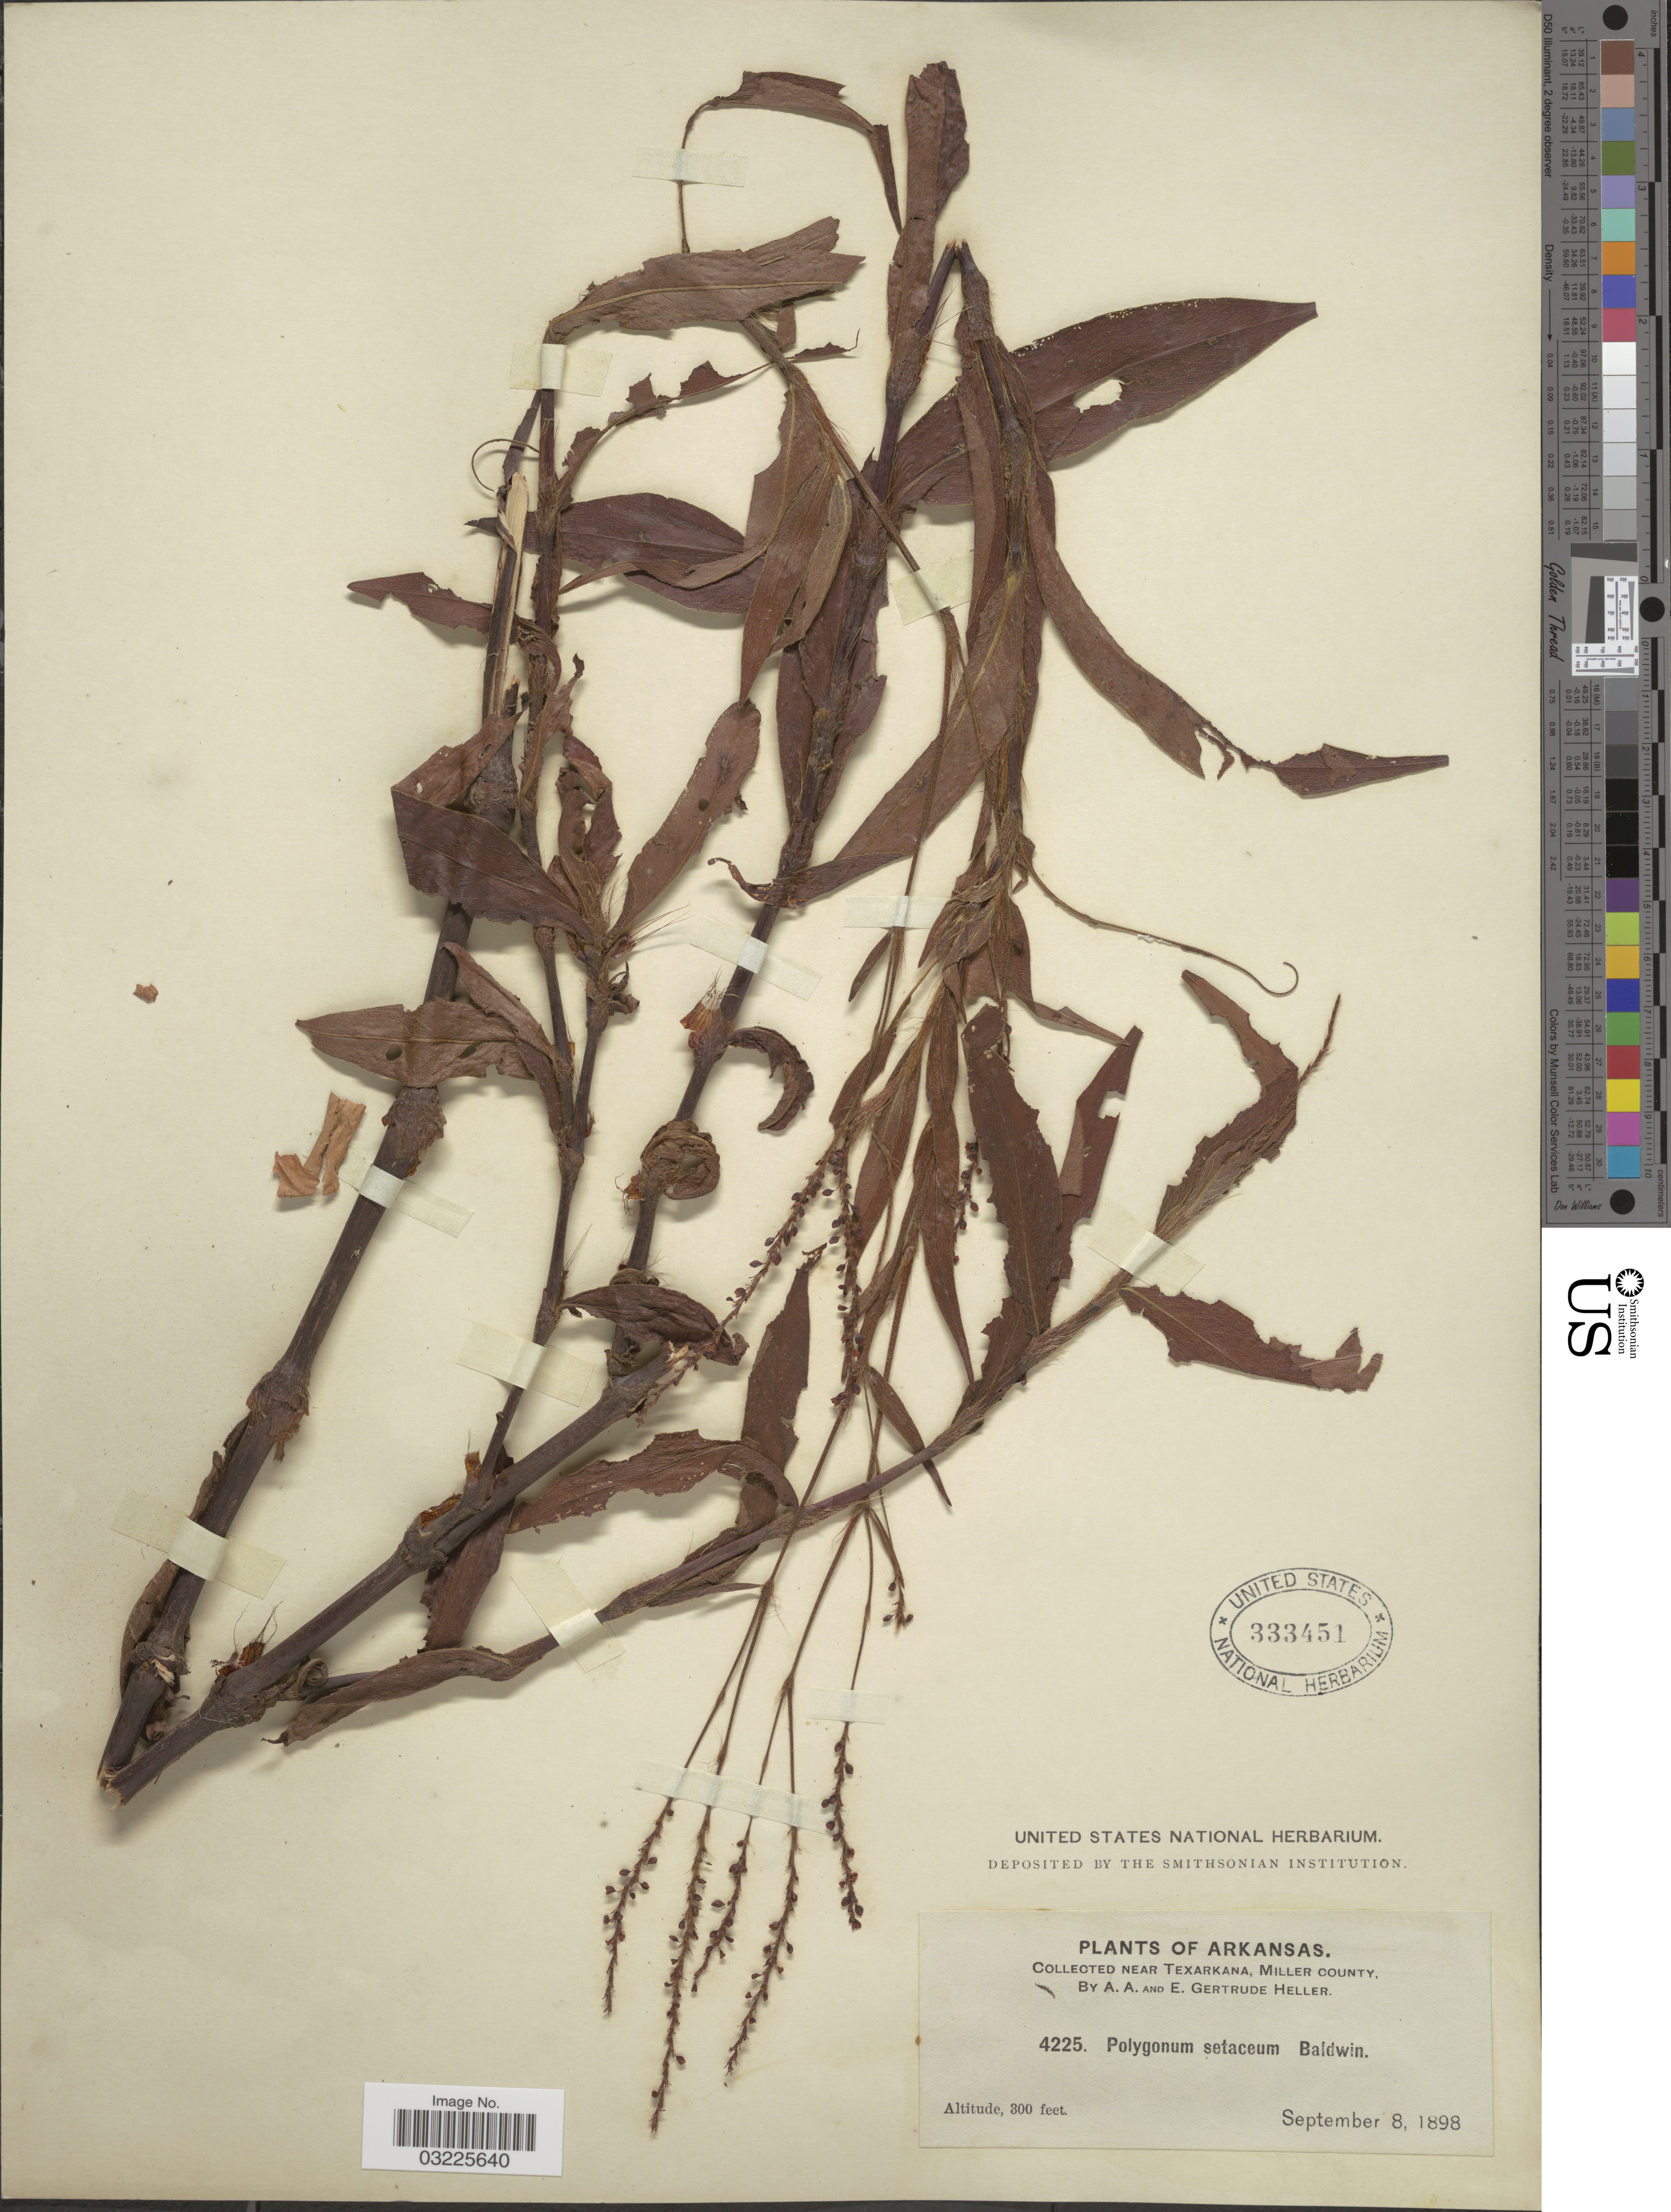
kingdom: Plantae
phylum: Tracheophyta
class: Magnoliopsida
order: Caryophyllales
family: Polygonaceae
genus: Persicaria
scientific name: Persicaria setacea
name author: Small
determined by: Atha, D. E.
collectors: A. A. Heller & E. G. Heller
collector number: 4225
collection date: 1898-09-08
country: United States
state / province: Arkansas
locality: Near Texarkana, Miller County.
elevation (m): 91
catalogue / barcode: US 333451